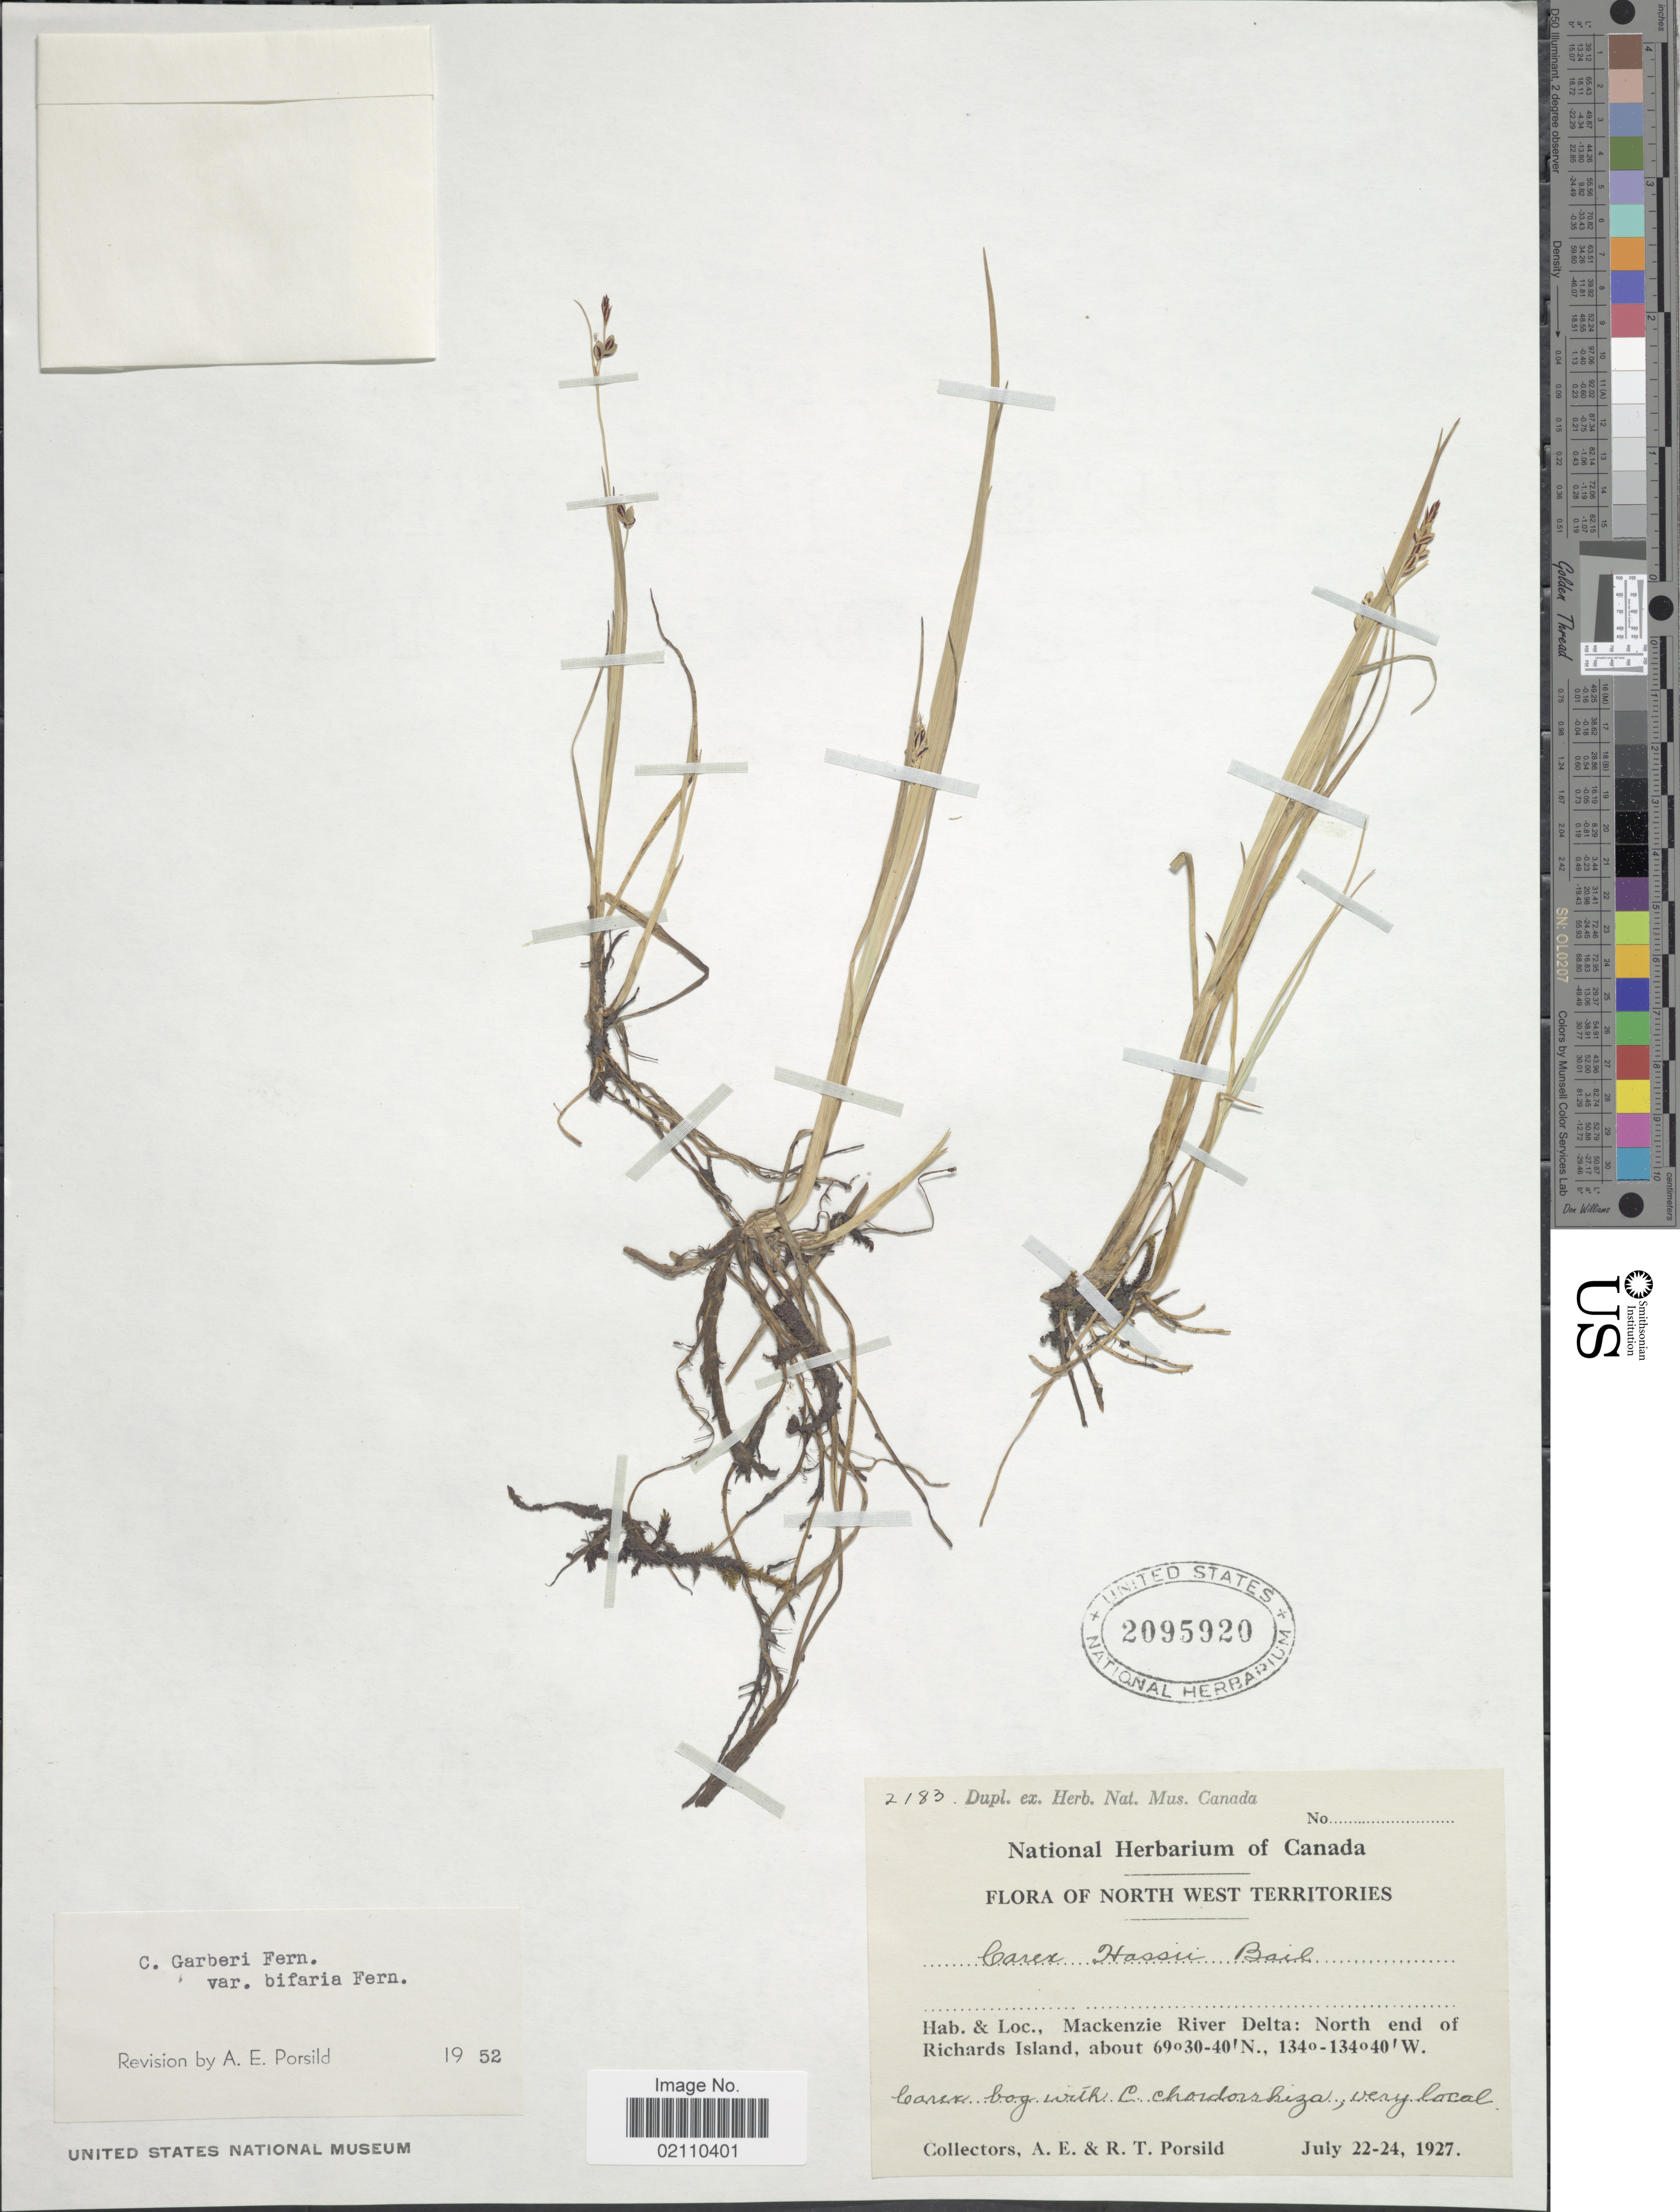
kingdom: Plantae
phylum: Tracheophyta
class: Liliopsida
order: Poales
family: Cyperaceae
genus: Carex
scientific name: Carex garberi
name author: Fernald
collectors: A. E. Porsild & R. T. Porsild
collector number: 2183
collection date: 1927-07-22/1927-07-24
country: Canada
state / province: Northwest Territories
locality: Mackenzie River Delta: north end of Richards Island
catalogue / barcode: US 2095920